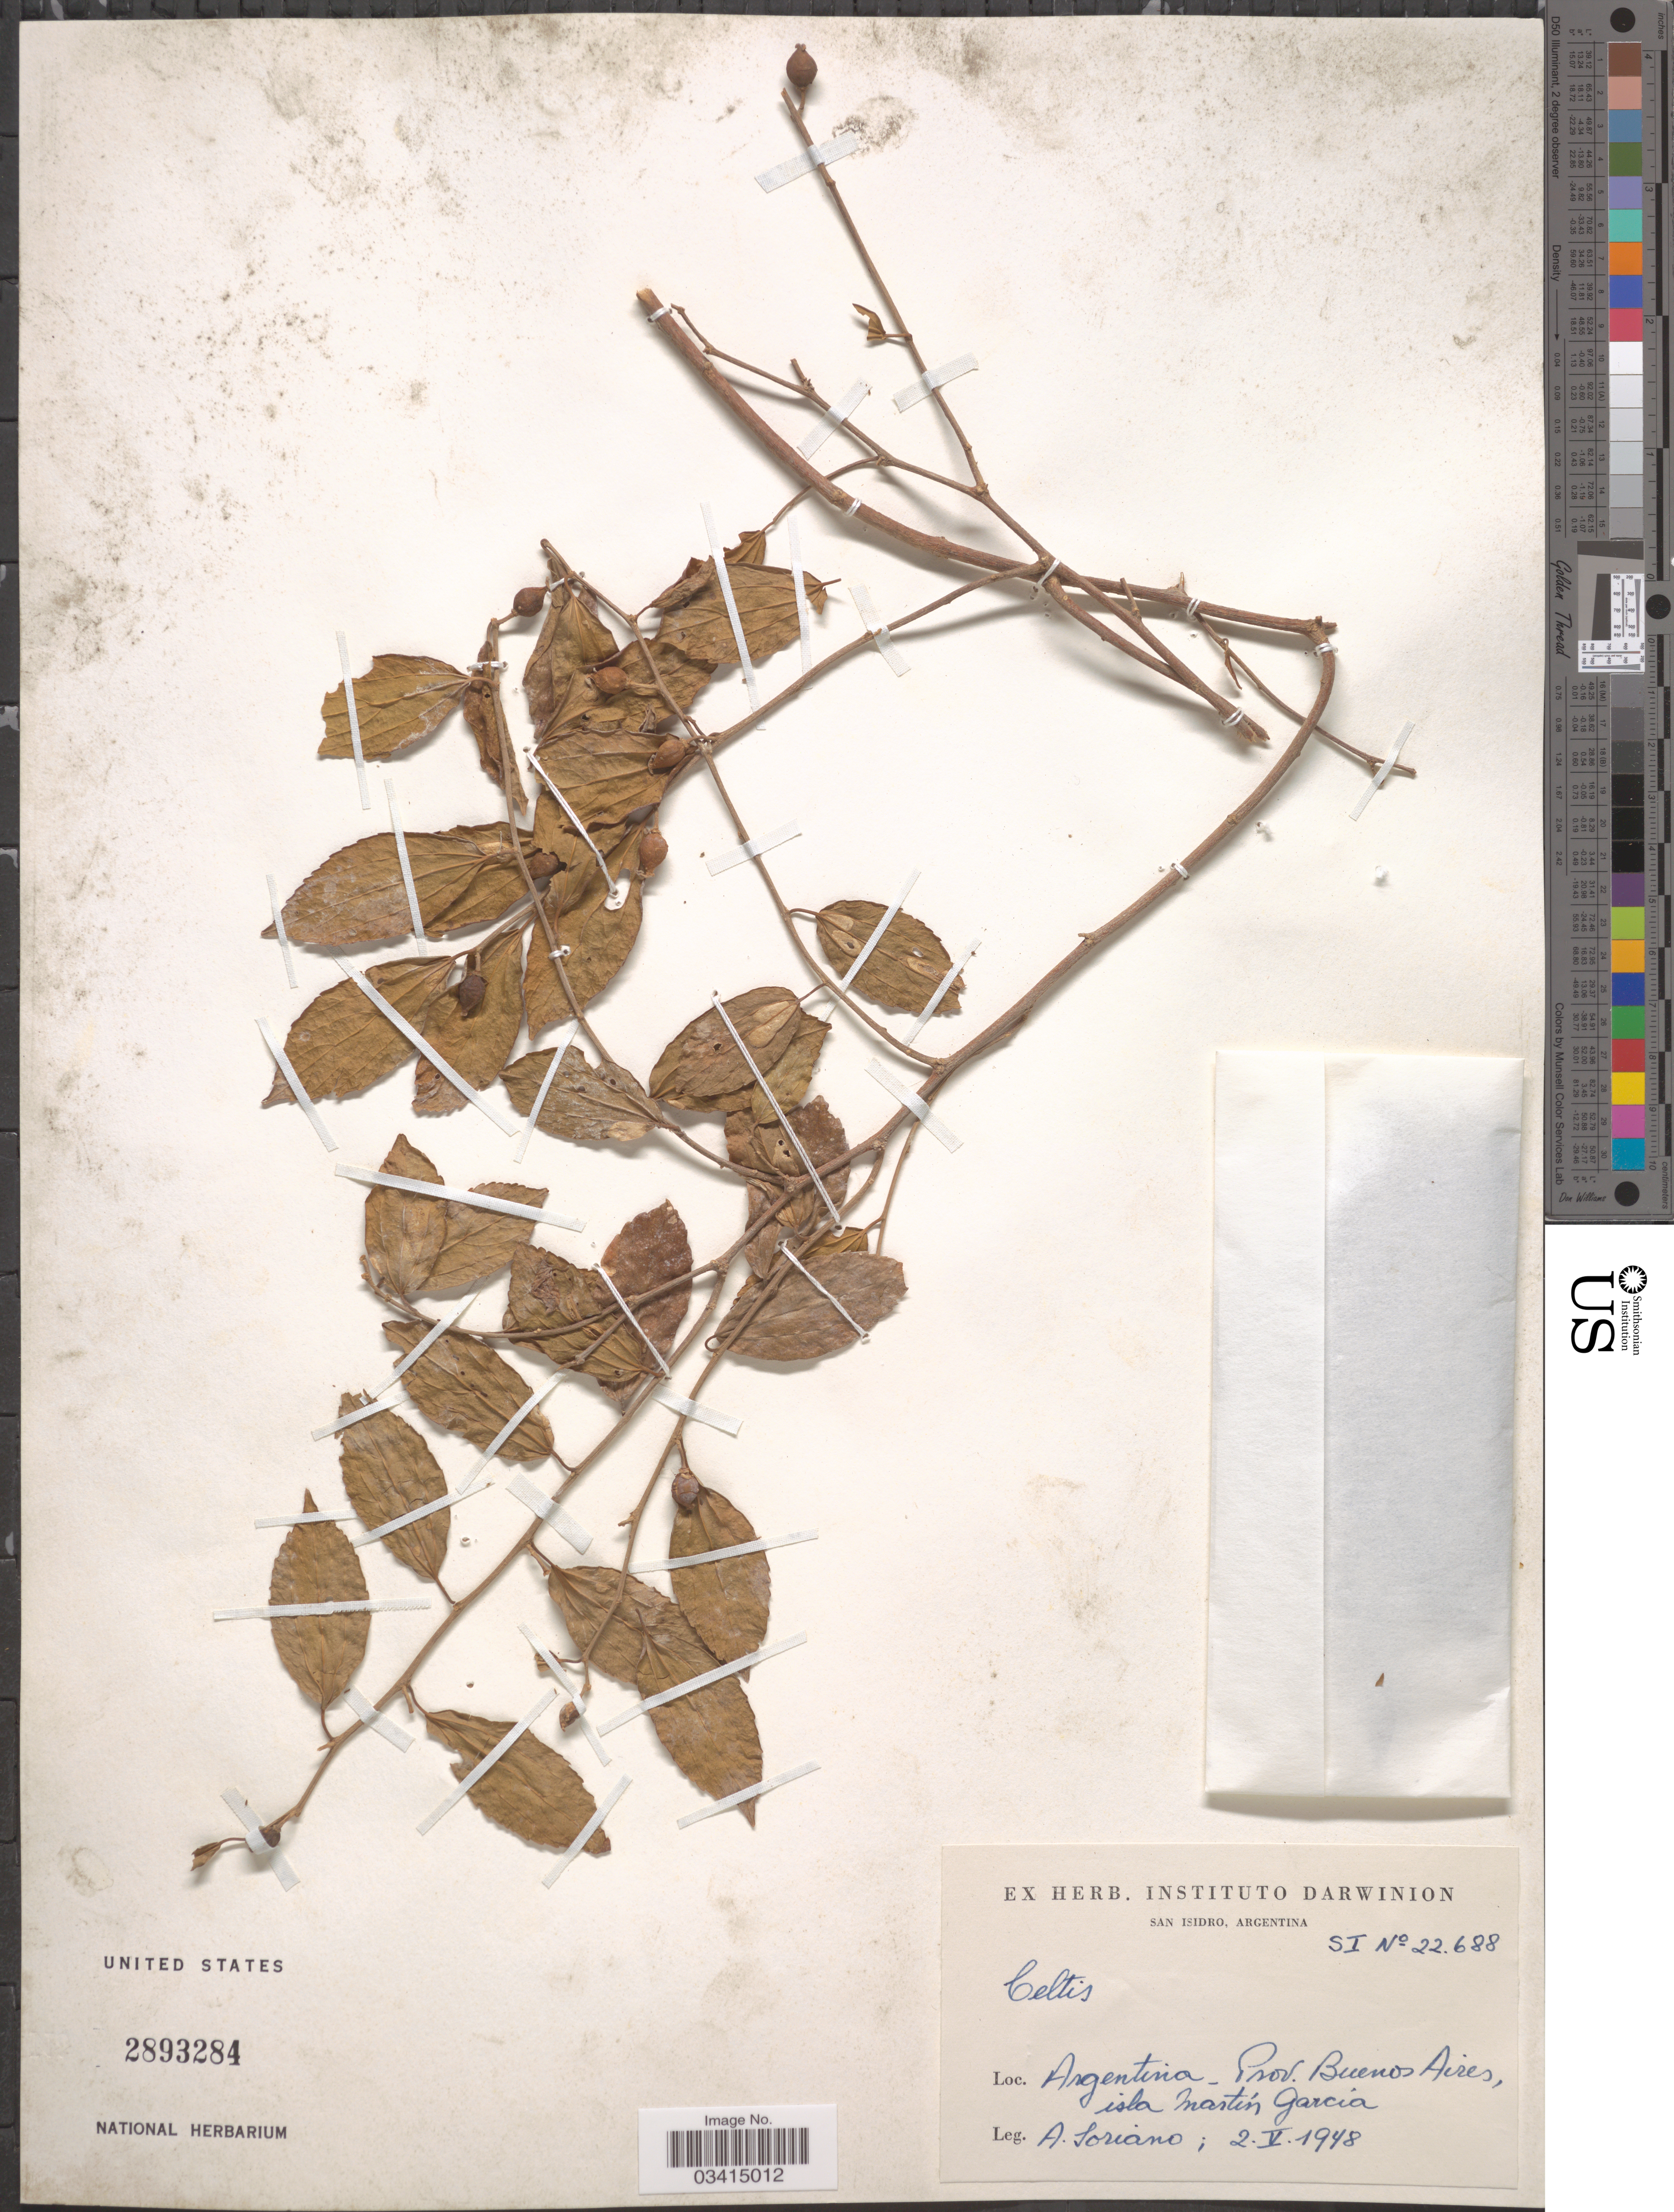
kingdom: Plantae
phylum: Tracheophyta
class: Magnoliopsida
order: Rosales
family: Cannabaceae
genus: Celtis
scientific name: Celtis sp.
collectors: A. Soriano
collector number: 22688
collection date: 1948-05-02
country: Argentina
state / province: Buenos Aires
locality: Isla Martín Garcia.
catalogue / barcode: US 2893284